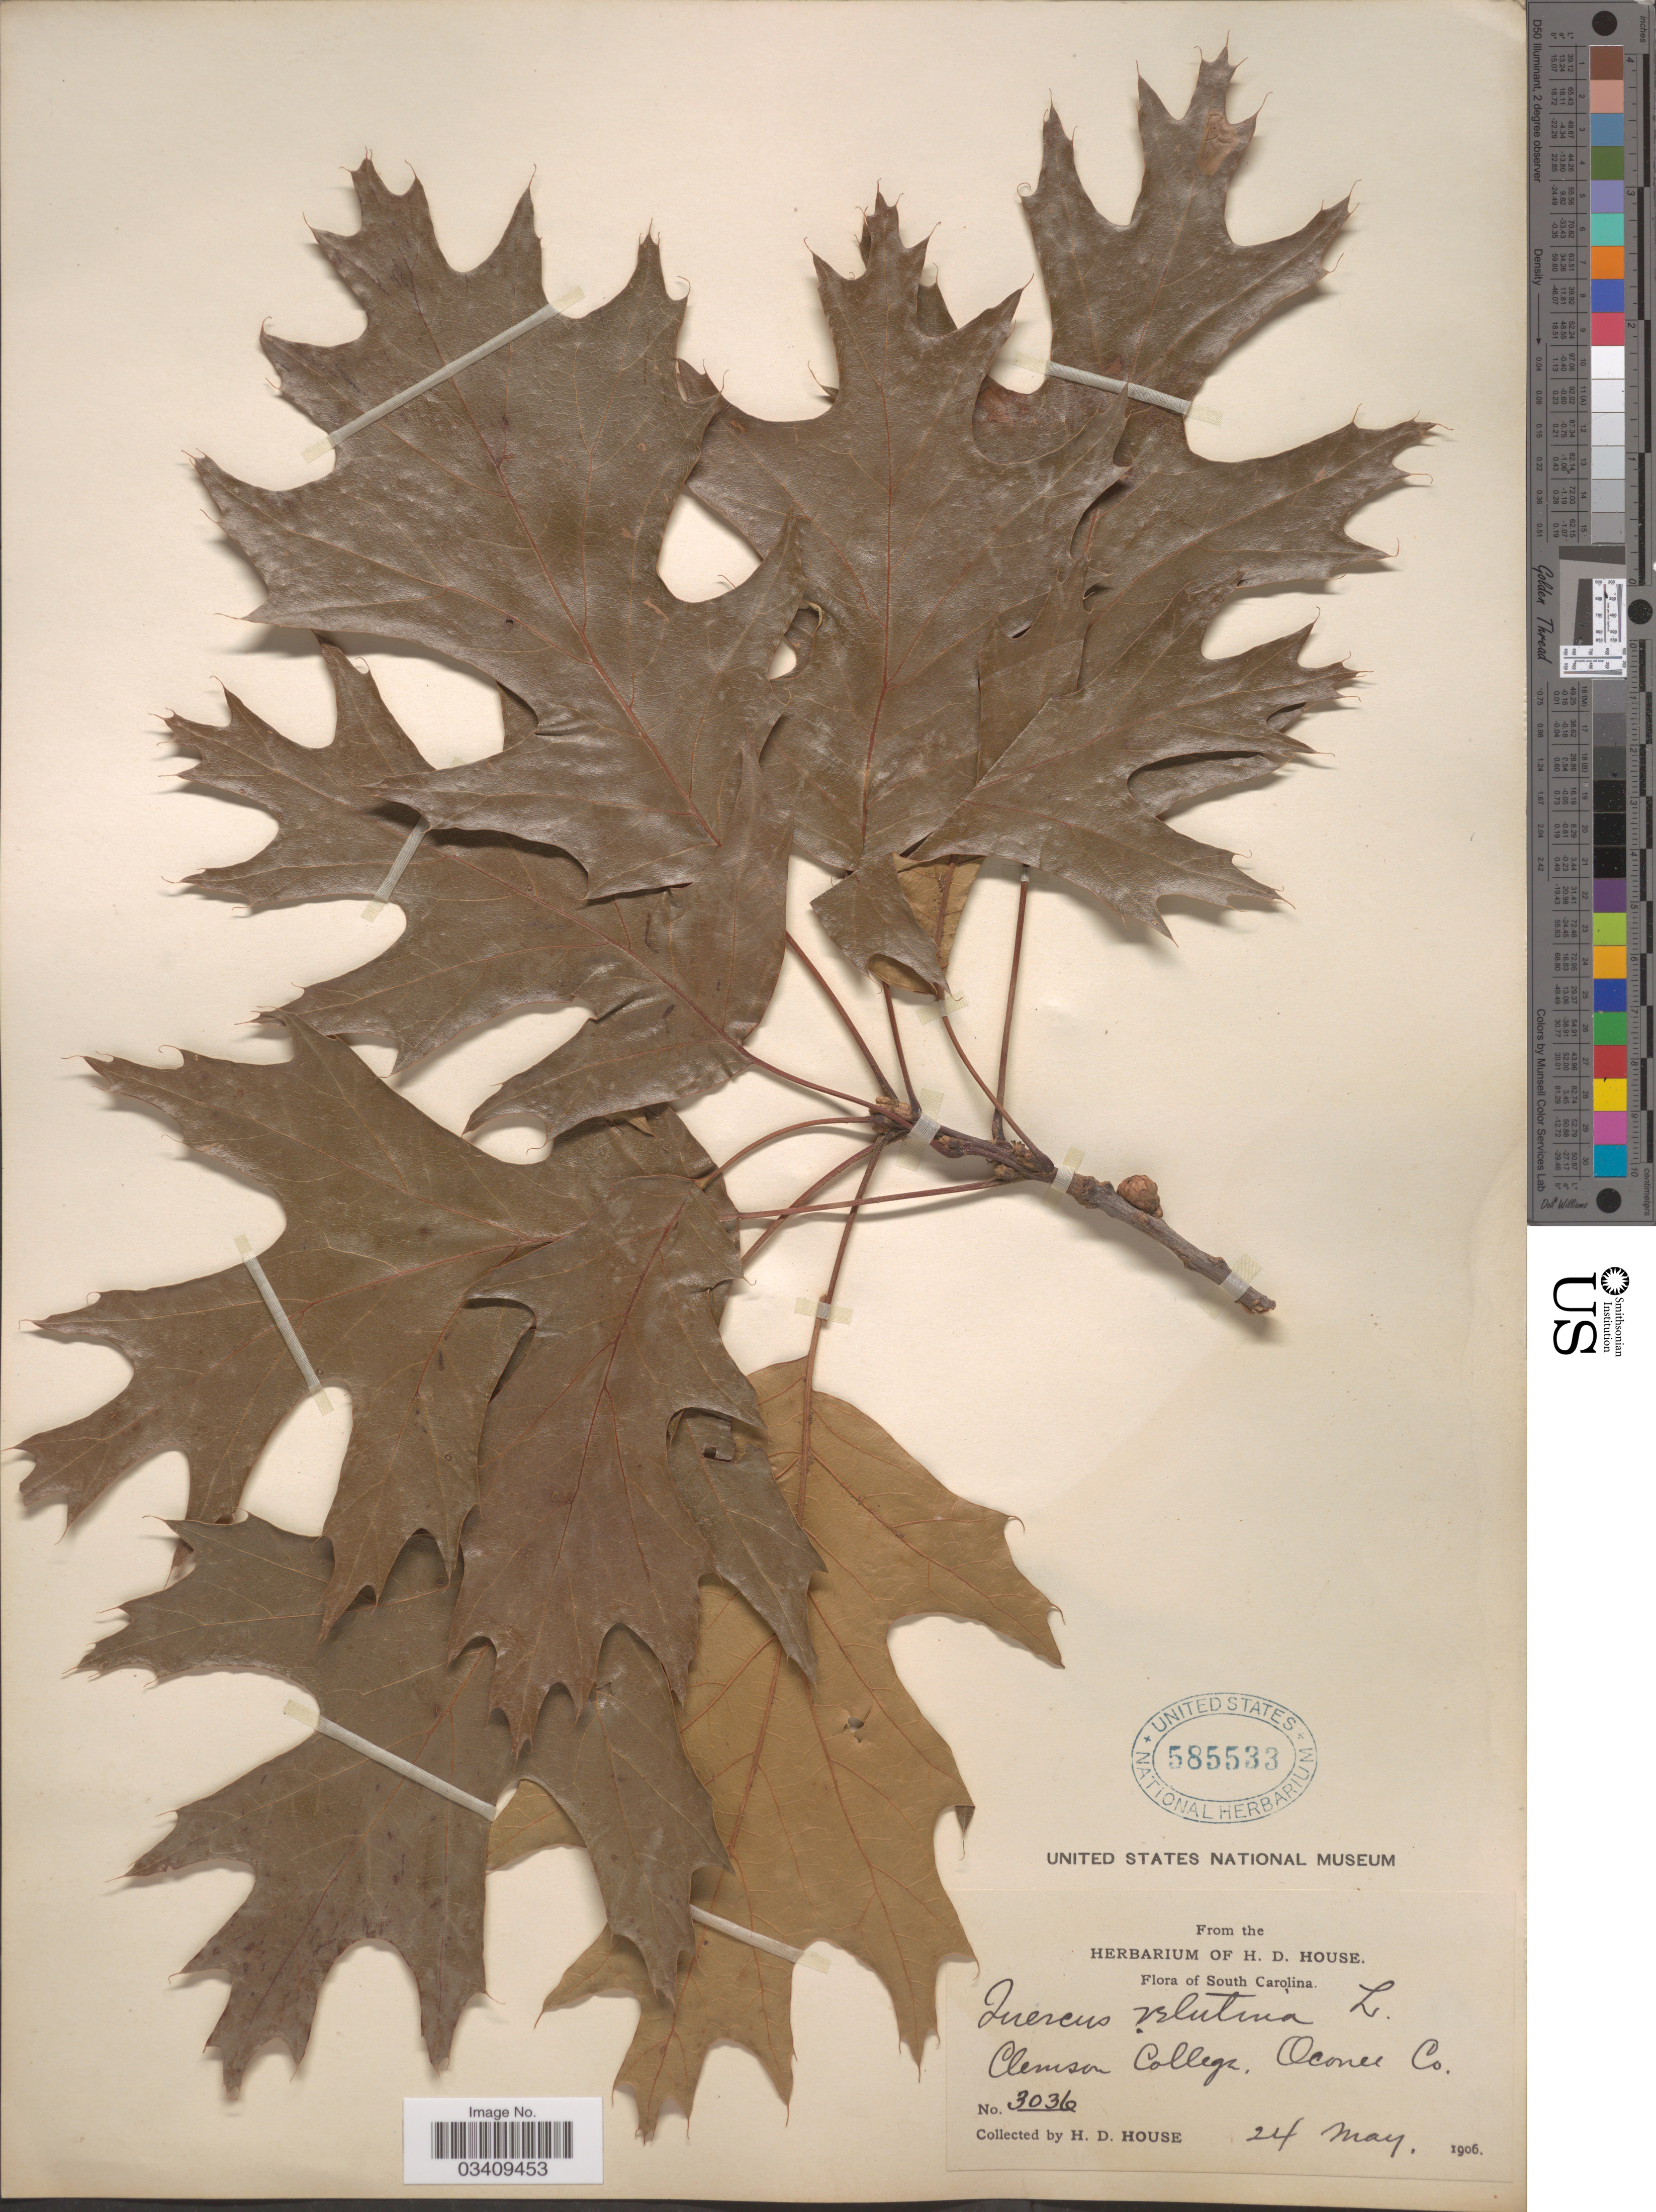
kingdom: Plantae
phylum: Tracheophyta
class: Magnoliopsida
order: Fagales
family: Fagaceae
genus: Quercus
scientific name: Quercus velutina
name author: Lam.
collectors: H. D. House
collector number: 3036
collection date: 1906-05-24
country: United States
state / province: South Carolina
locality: Clemson College, Oconee Co.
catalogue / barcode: US 585533